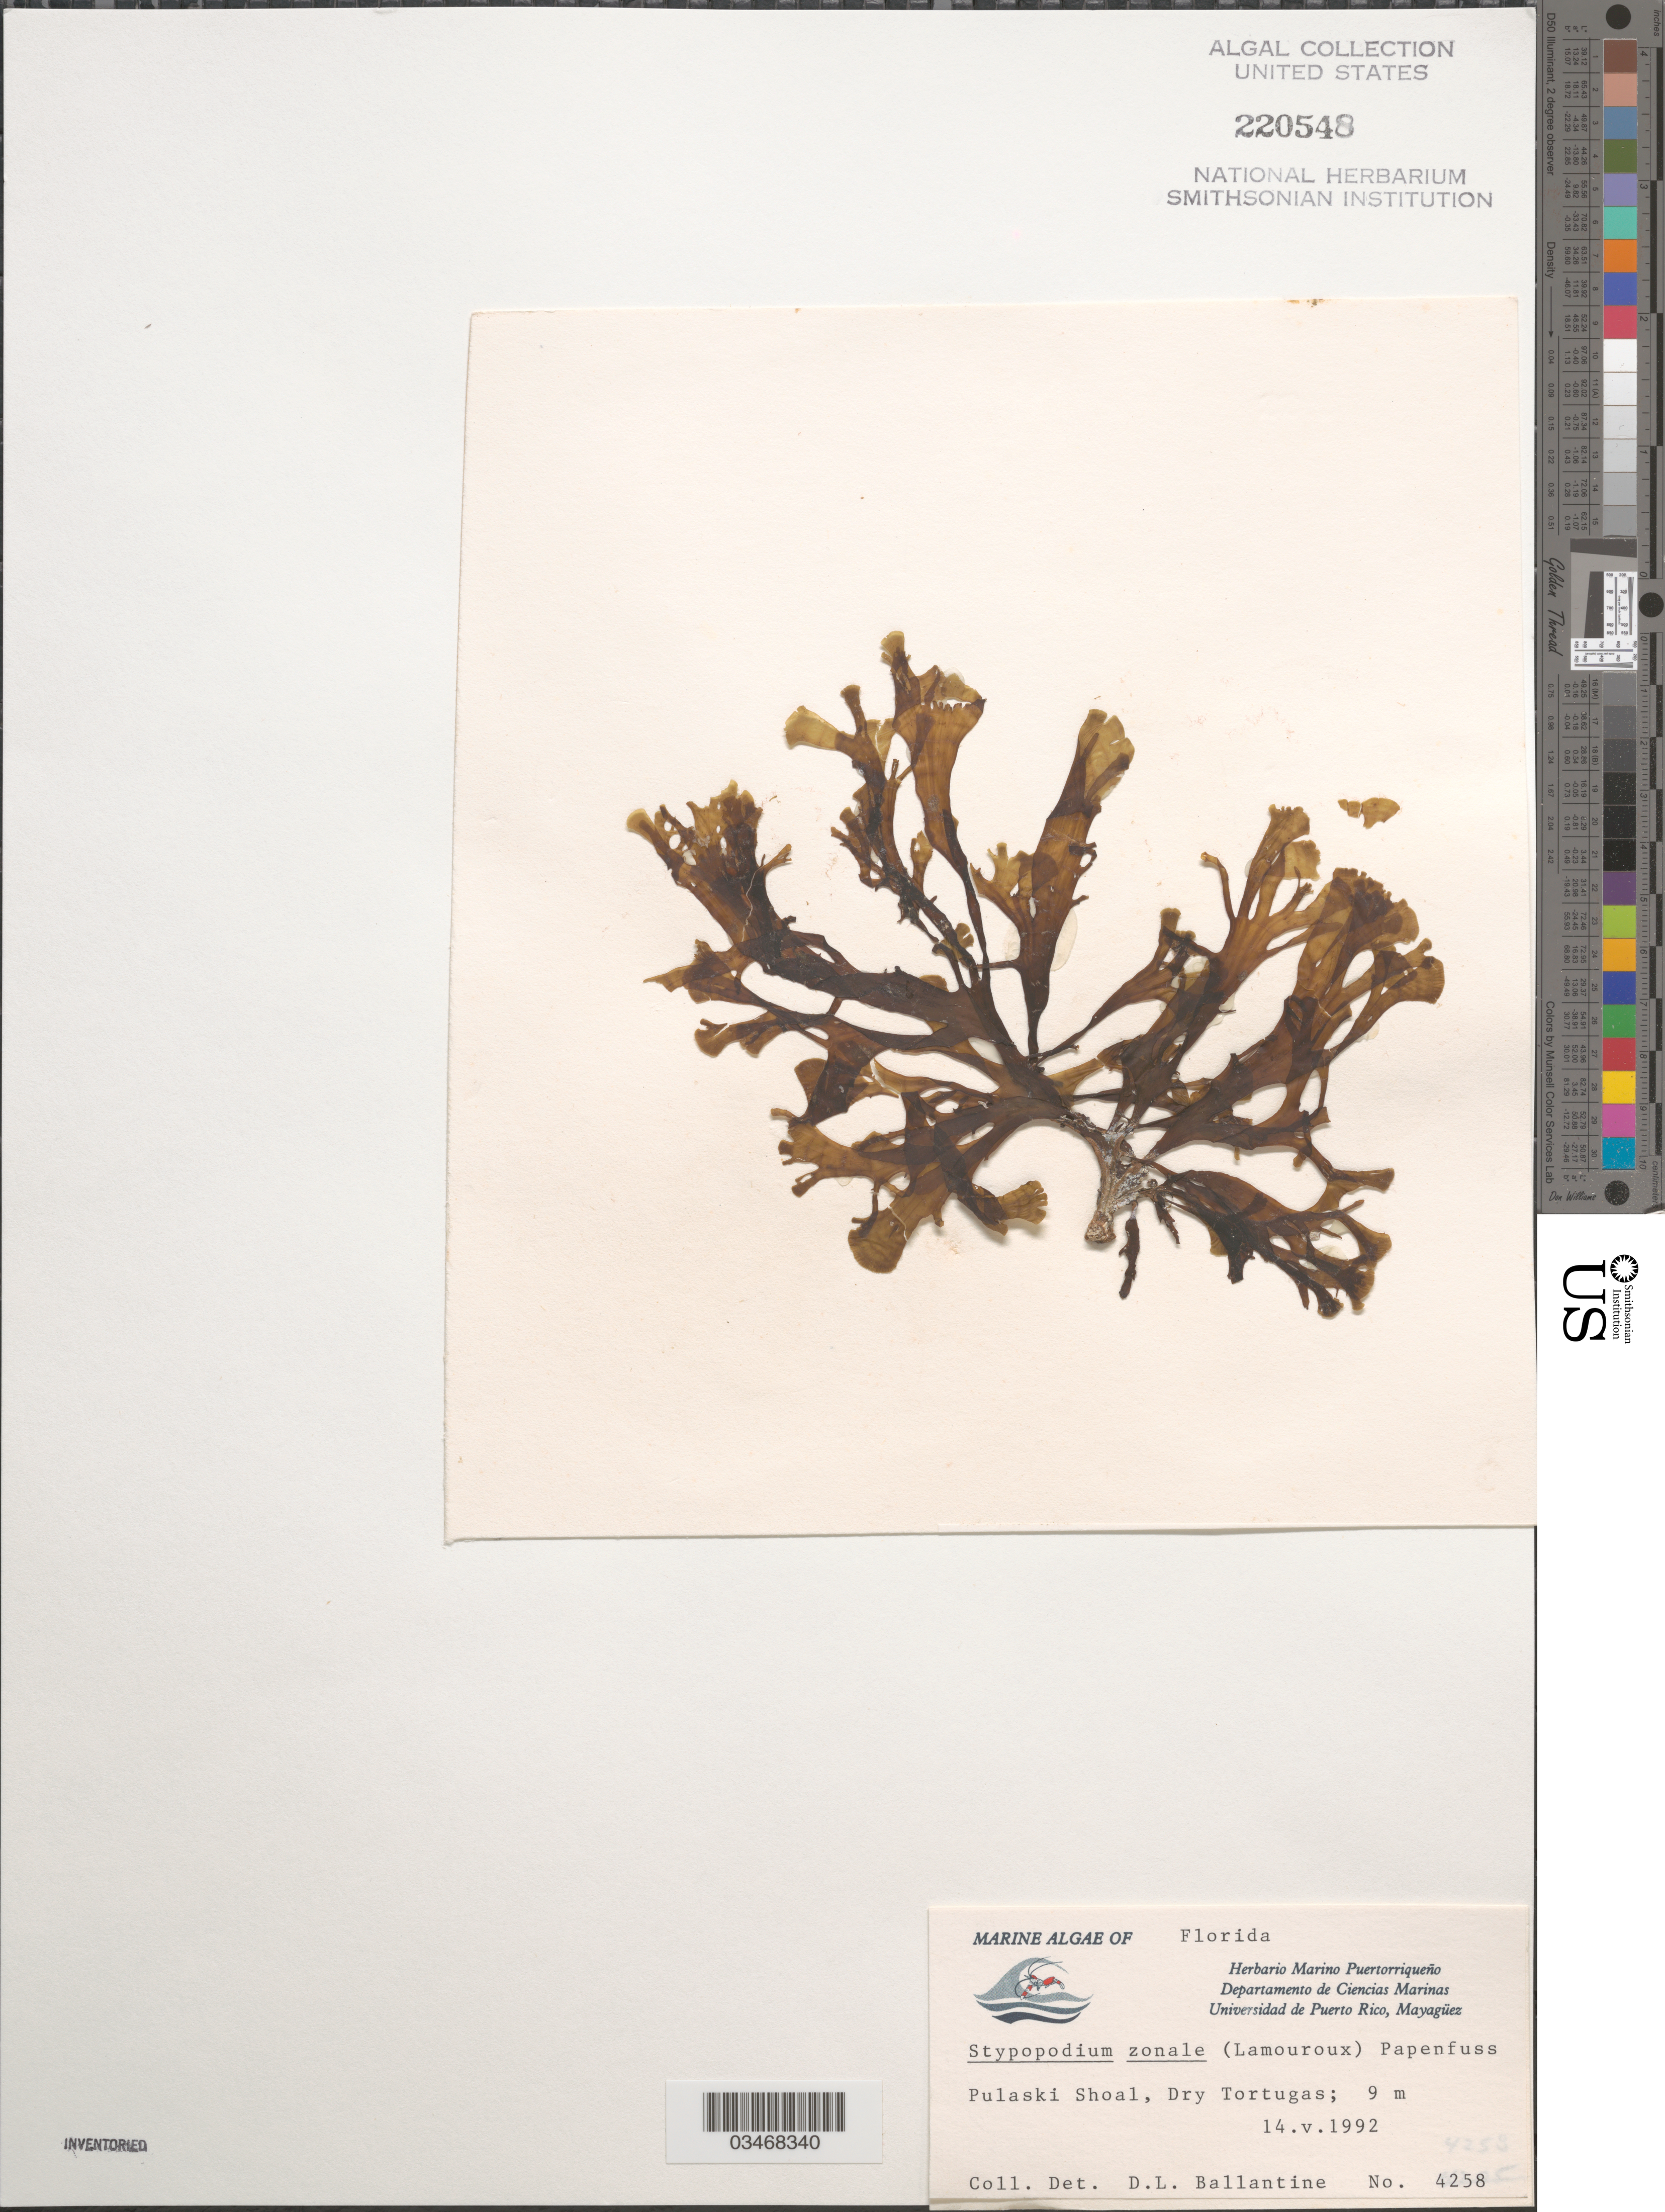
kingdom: Chromista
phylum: Ochrophyta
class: Phaeophyceae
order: Dictyotales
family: Dictyotaceae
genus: Stypopodium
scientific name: Stypopodium zonale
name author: (J.V.Lamouroux) Papenf.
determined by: Ballantine, D. L.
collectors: D.L. Ballantine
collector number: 4258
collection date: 1992-05-14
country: United States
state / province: Florida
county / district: Monroe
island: Dry Tortugas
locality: Pulaski Shoal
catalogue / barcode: US 220548